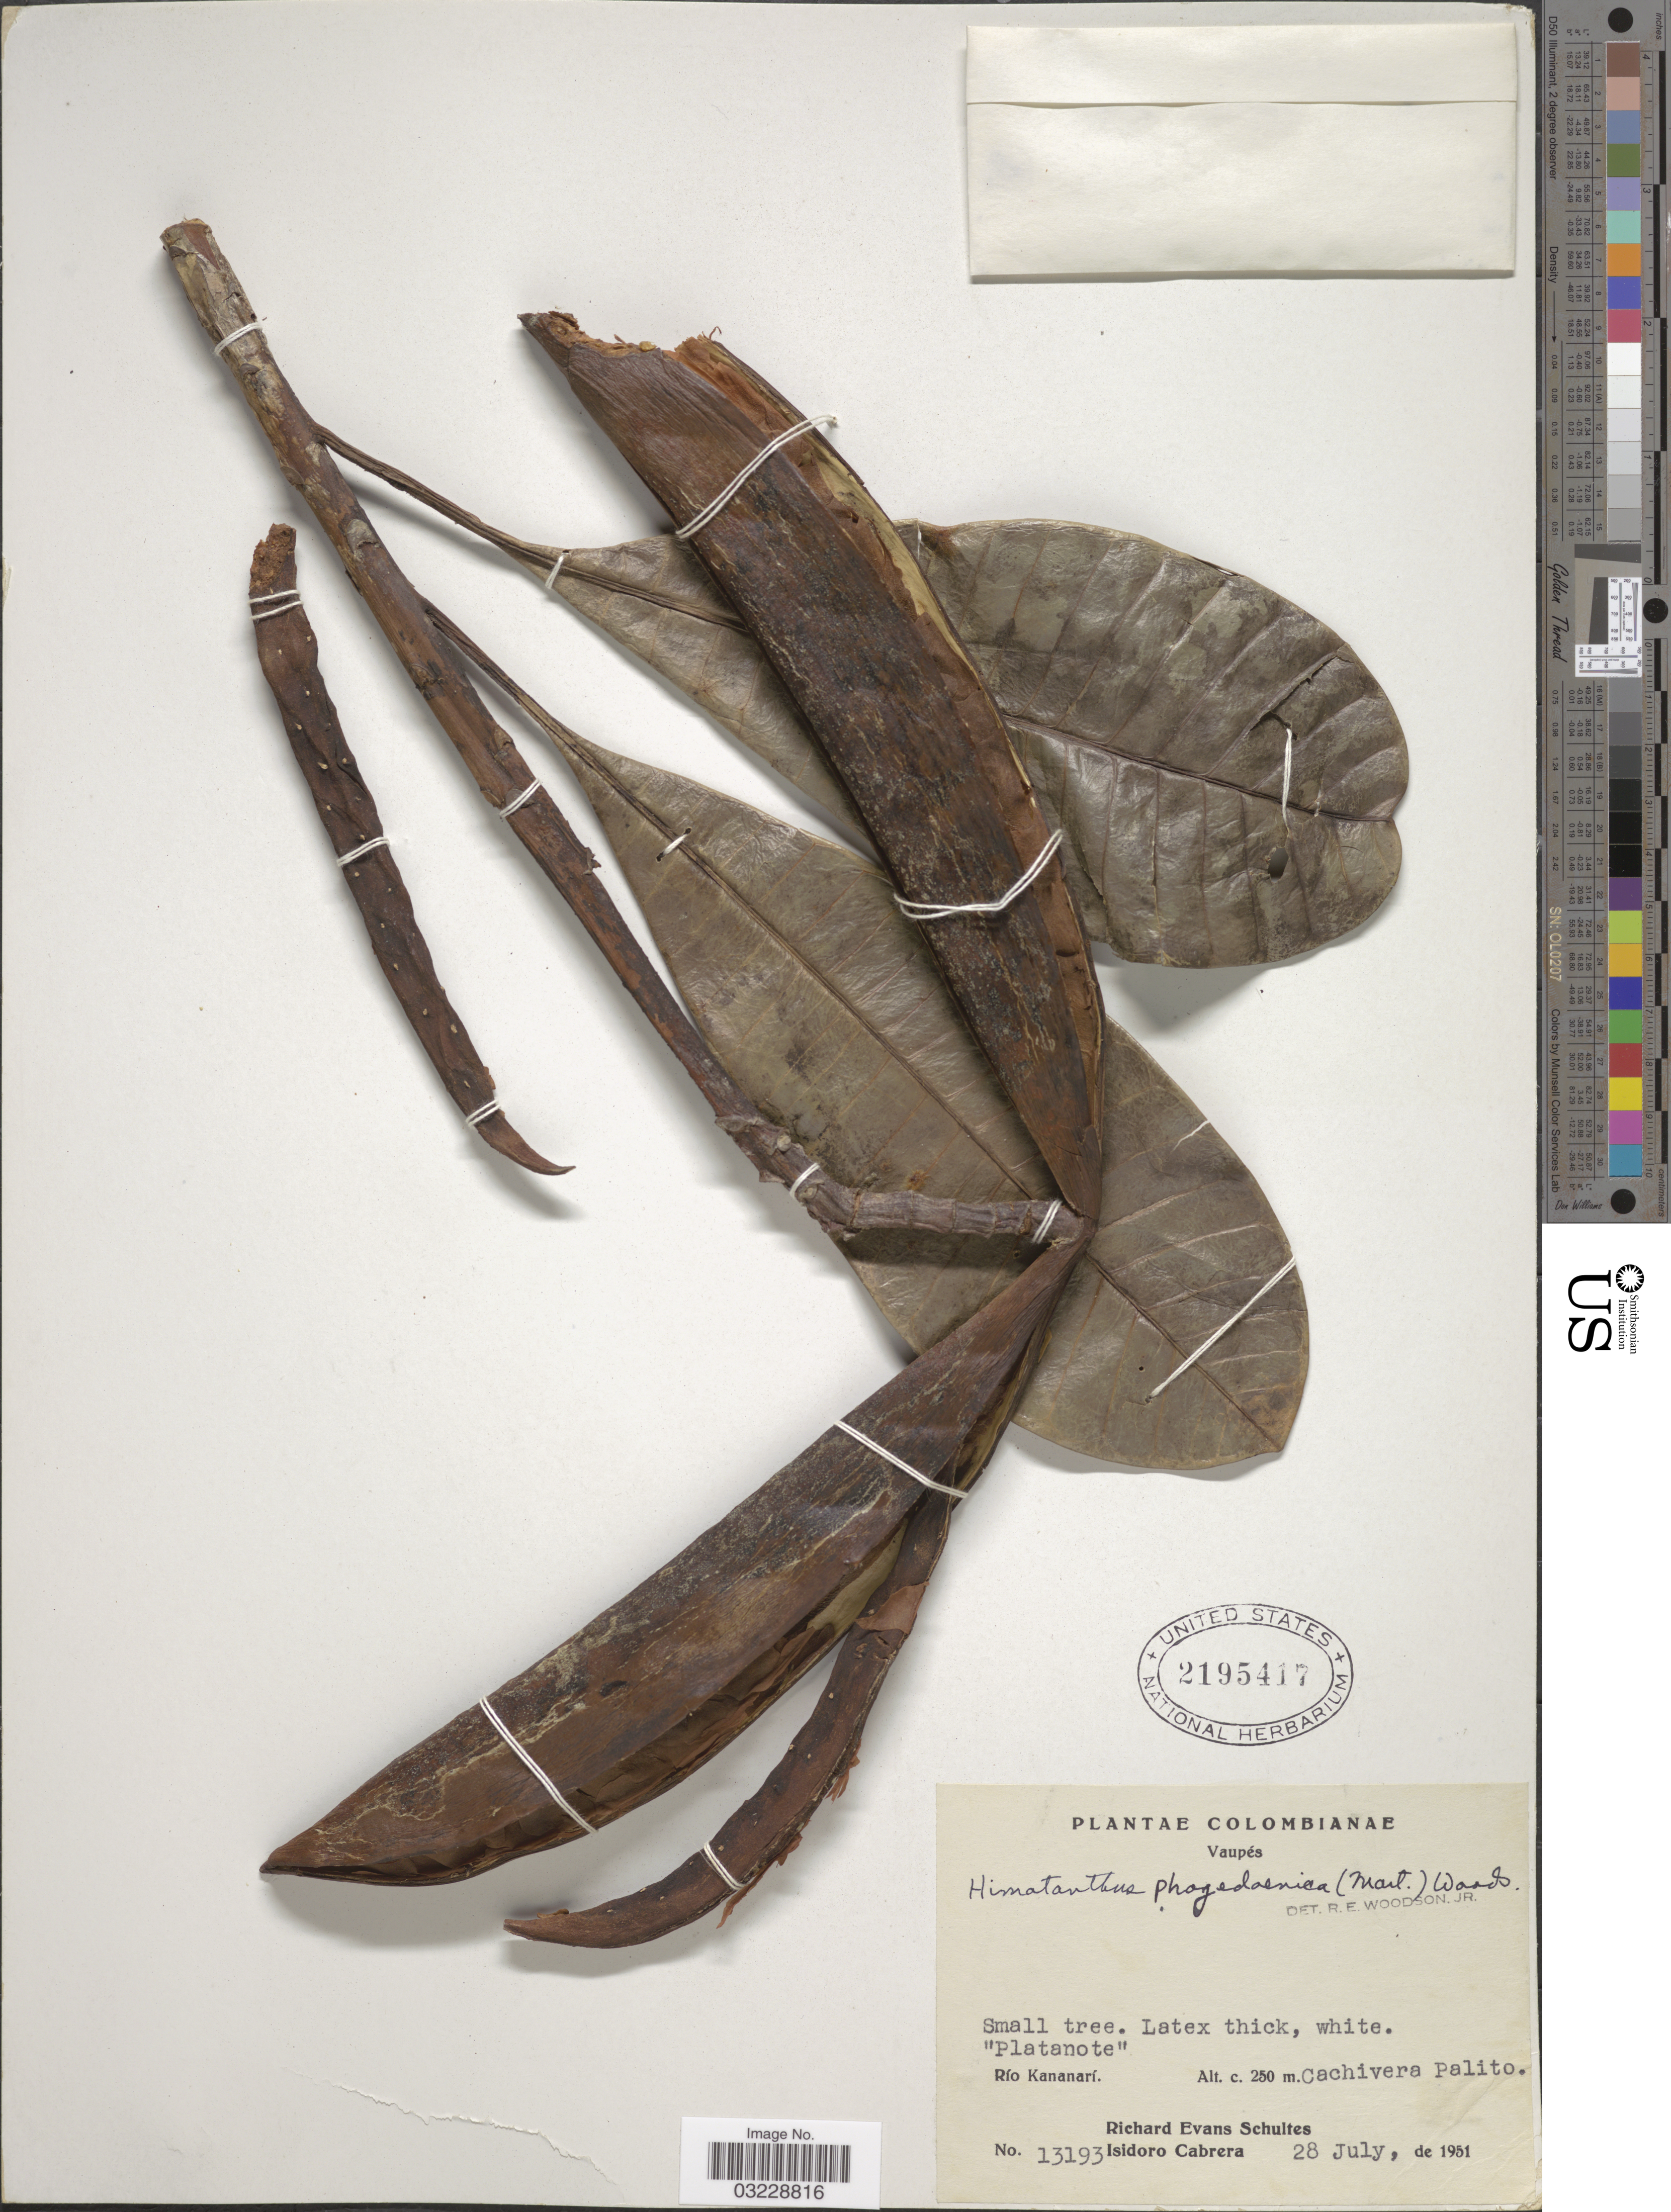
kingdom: Plantae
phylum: Tracheophyta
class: Magnoliopsida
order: Gentianales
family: Apocynaceae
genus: Himatanthus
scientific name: Himatanthus phagedaenicus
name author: (Mart.) Woodson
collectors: R. E. Schultes & I. Cabrera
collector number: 13193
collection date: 1951-07-28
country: Colombia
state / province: Vaupés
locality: Río Kananarí. Cachivera Palito.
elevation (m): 250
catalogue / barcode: US 2195417